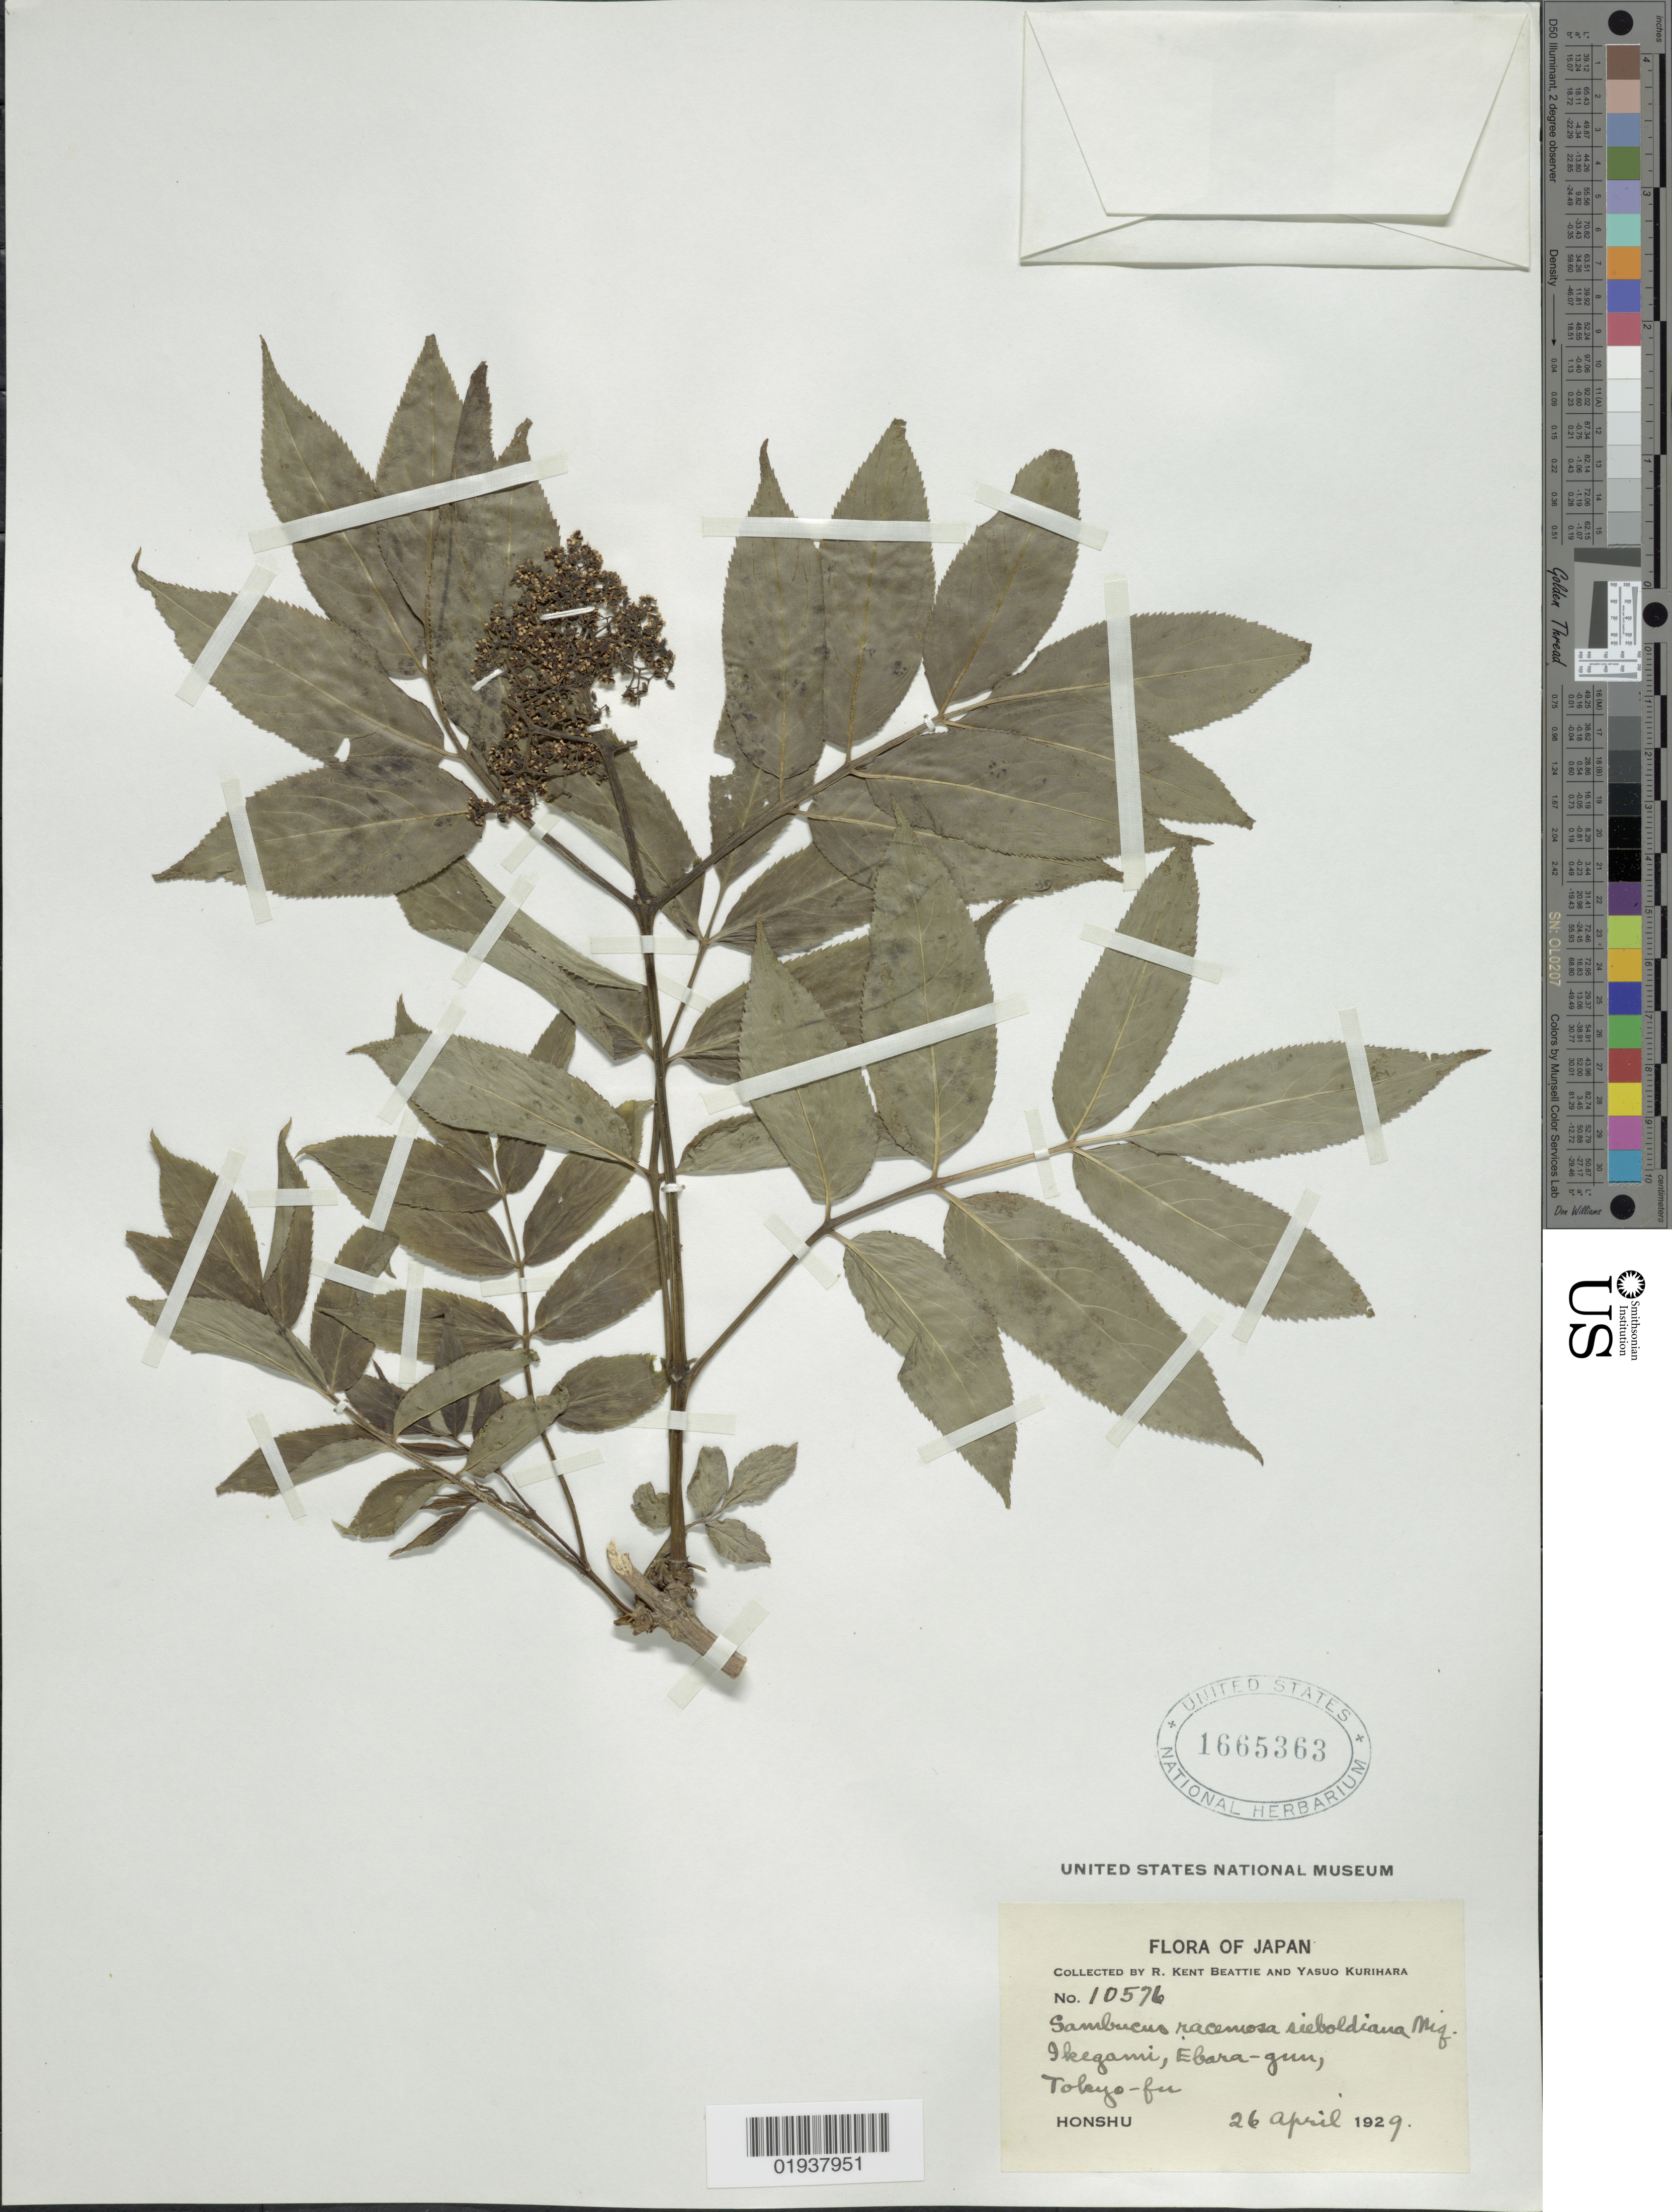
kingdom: Plantae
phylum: Tracheophyta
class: Magnoliopsida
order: Dipsacales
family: Viburnaceae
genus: Sambucus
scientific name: Sambucus racemosa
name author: L.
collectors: R. K. Beattie & Y. Kurihara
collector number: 10576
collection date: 1929-04-26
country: Japan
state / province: Tokyo, Federal City of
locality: Ikegami, Ebara-gun, Tokyo-fu, Honshu.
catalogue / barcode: US 1665363